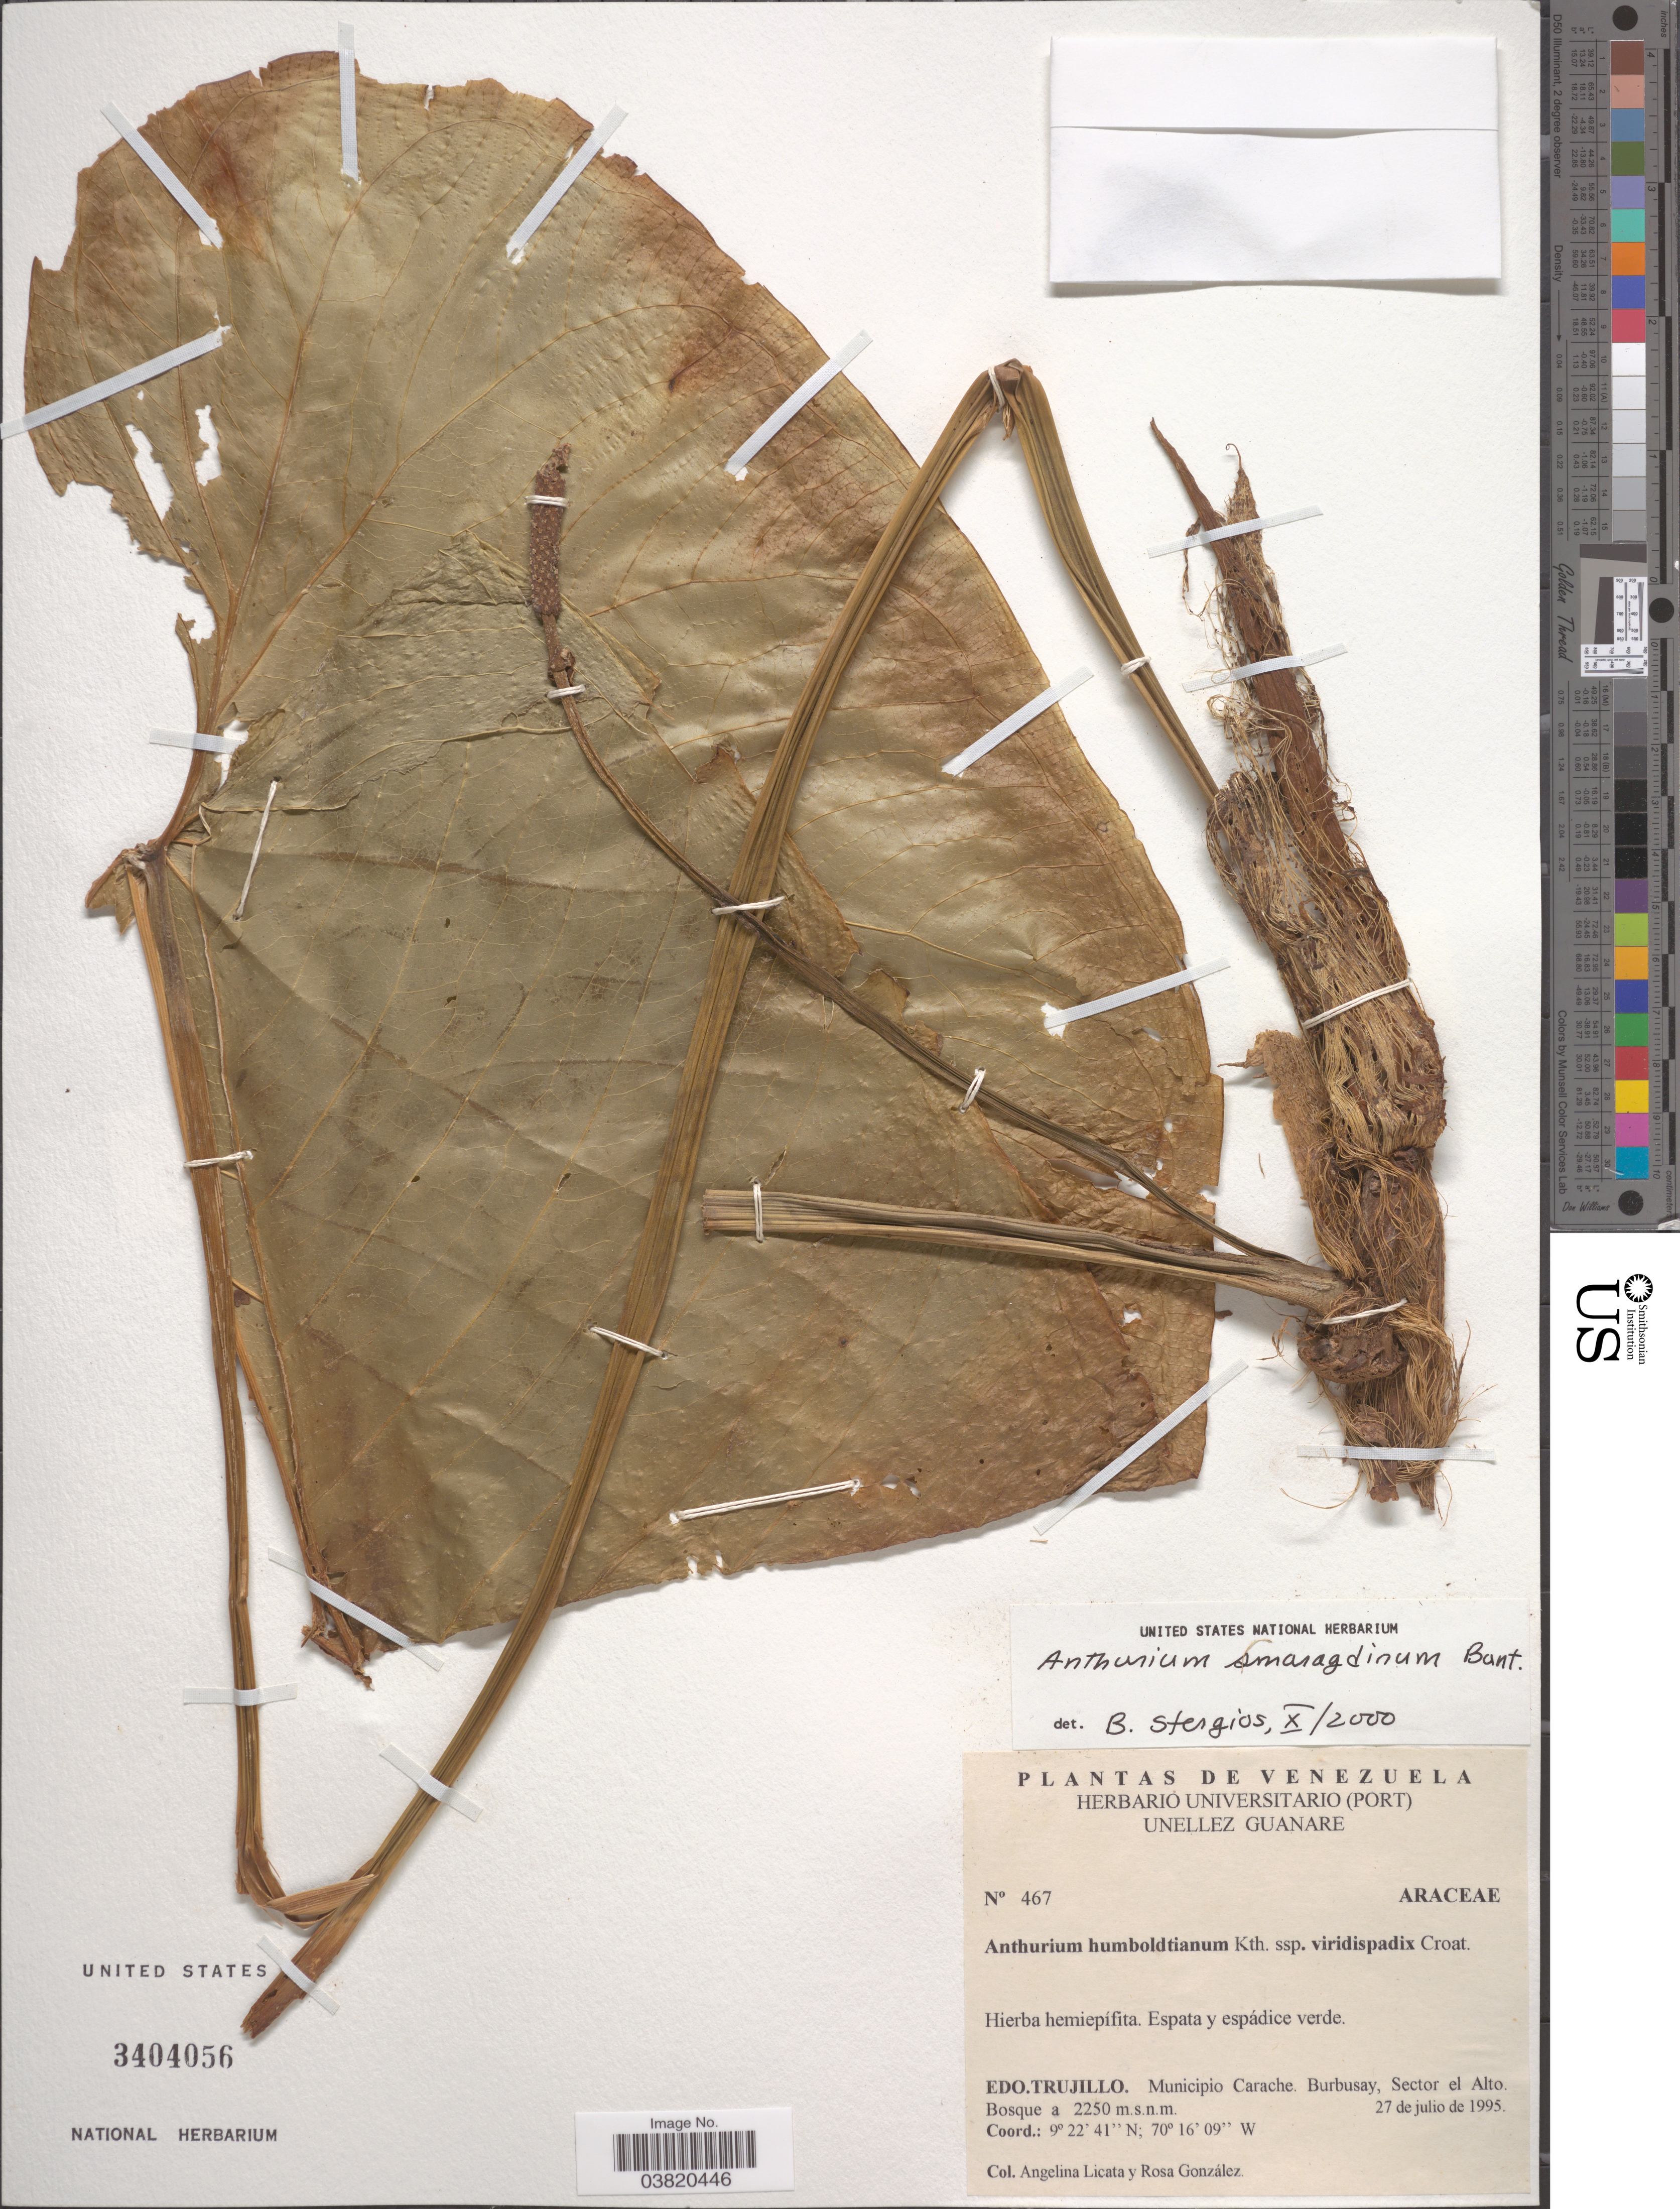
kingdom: Plantae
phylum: Tracheophyta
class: Liliopsida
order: Alismatales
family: Araceae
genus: Anthurium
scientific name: Anthurium smaragdinum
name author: G.S. Bunting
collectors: A. Licata & R. Gonzáles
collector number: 467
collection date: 1995-07-27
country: Venezuela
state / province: Trujillo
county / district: Carache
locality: Burbusay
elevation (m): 2250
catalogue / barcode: US 3404056